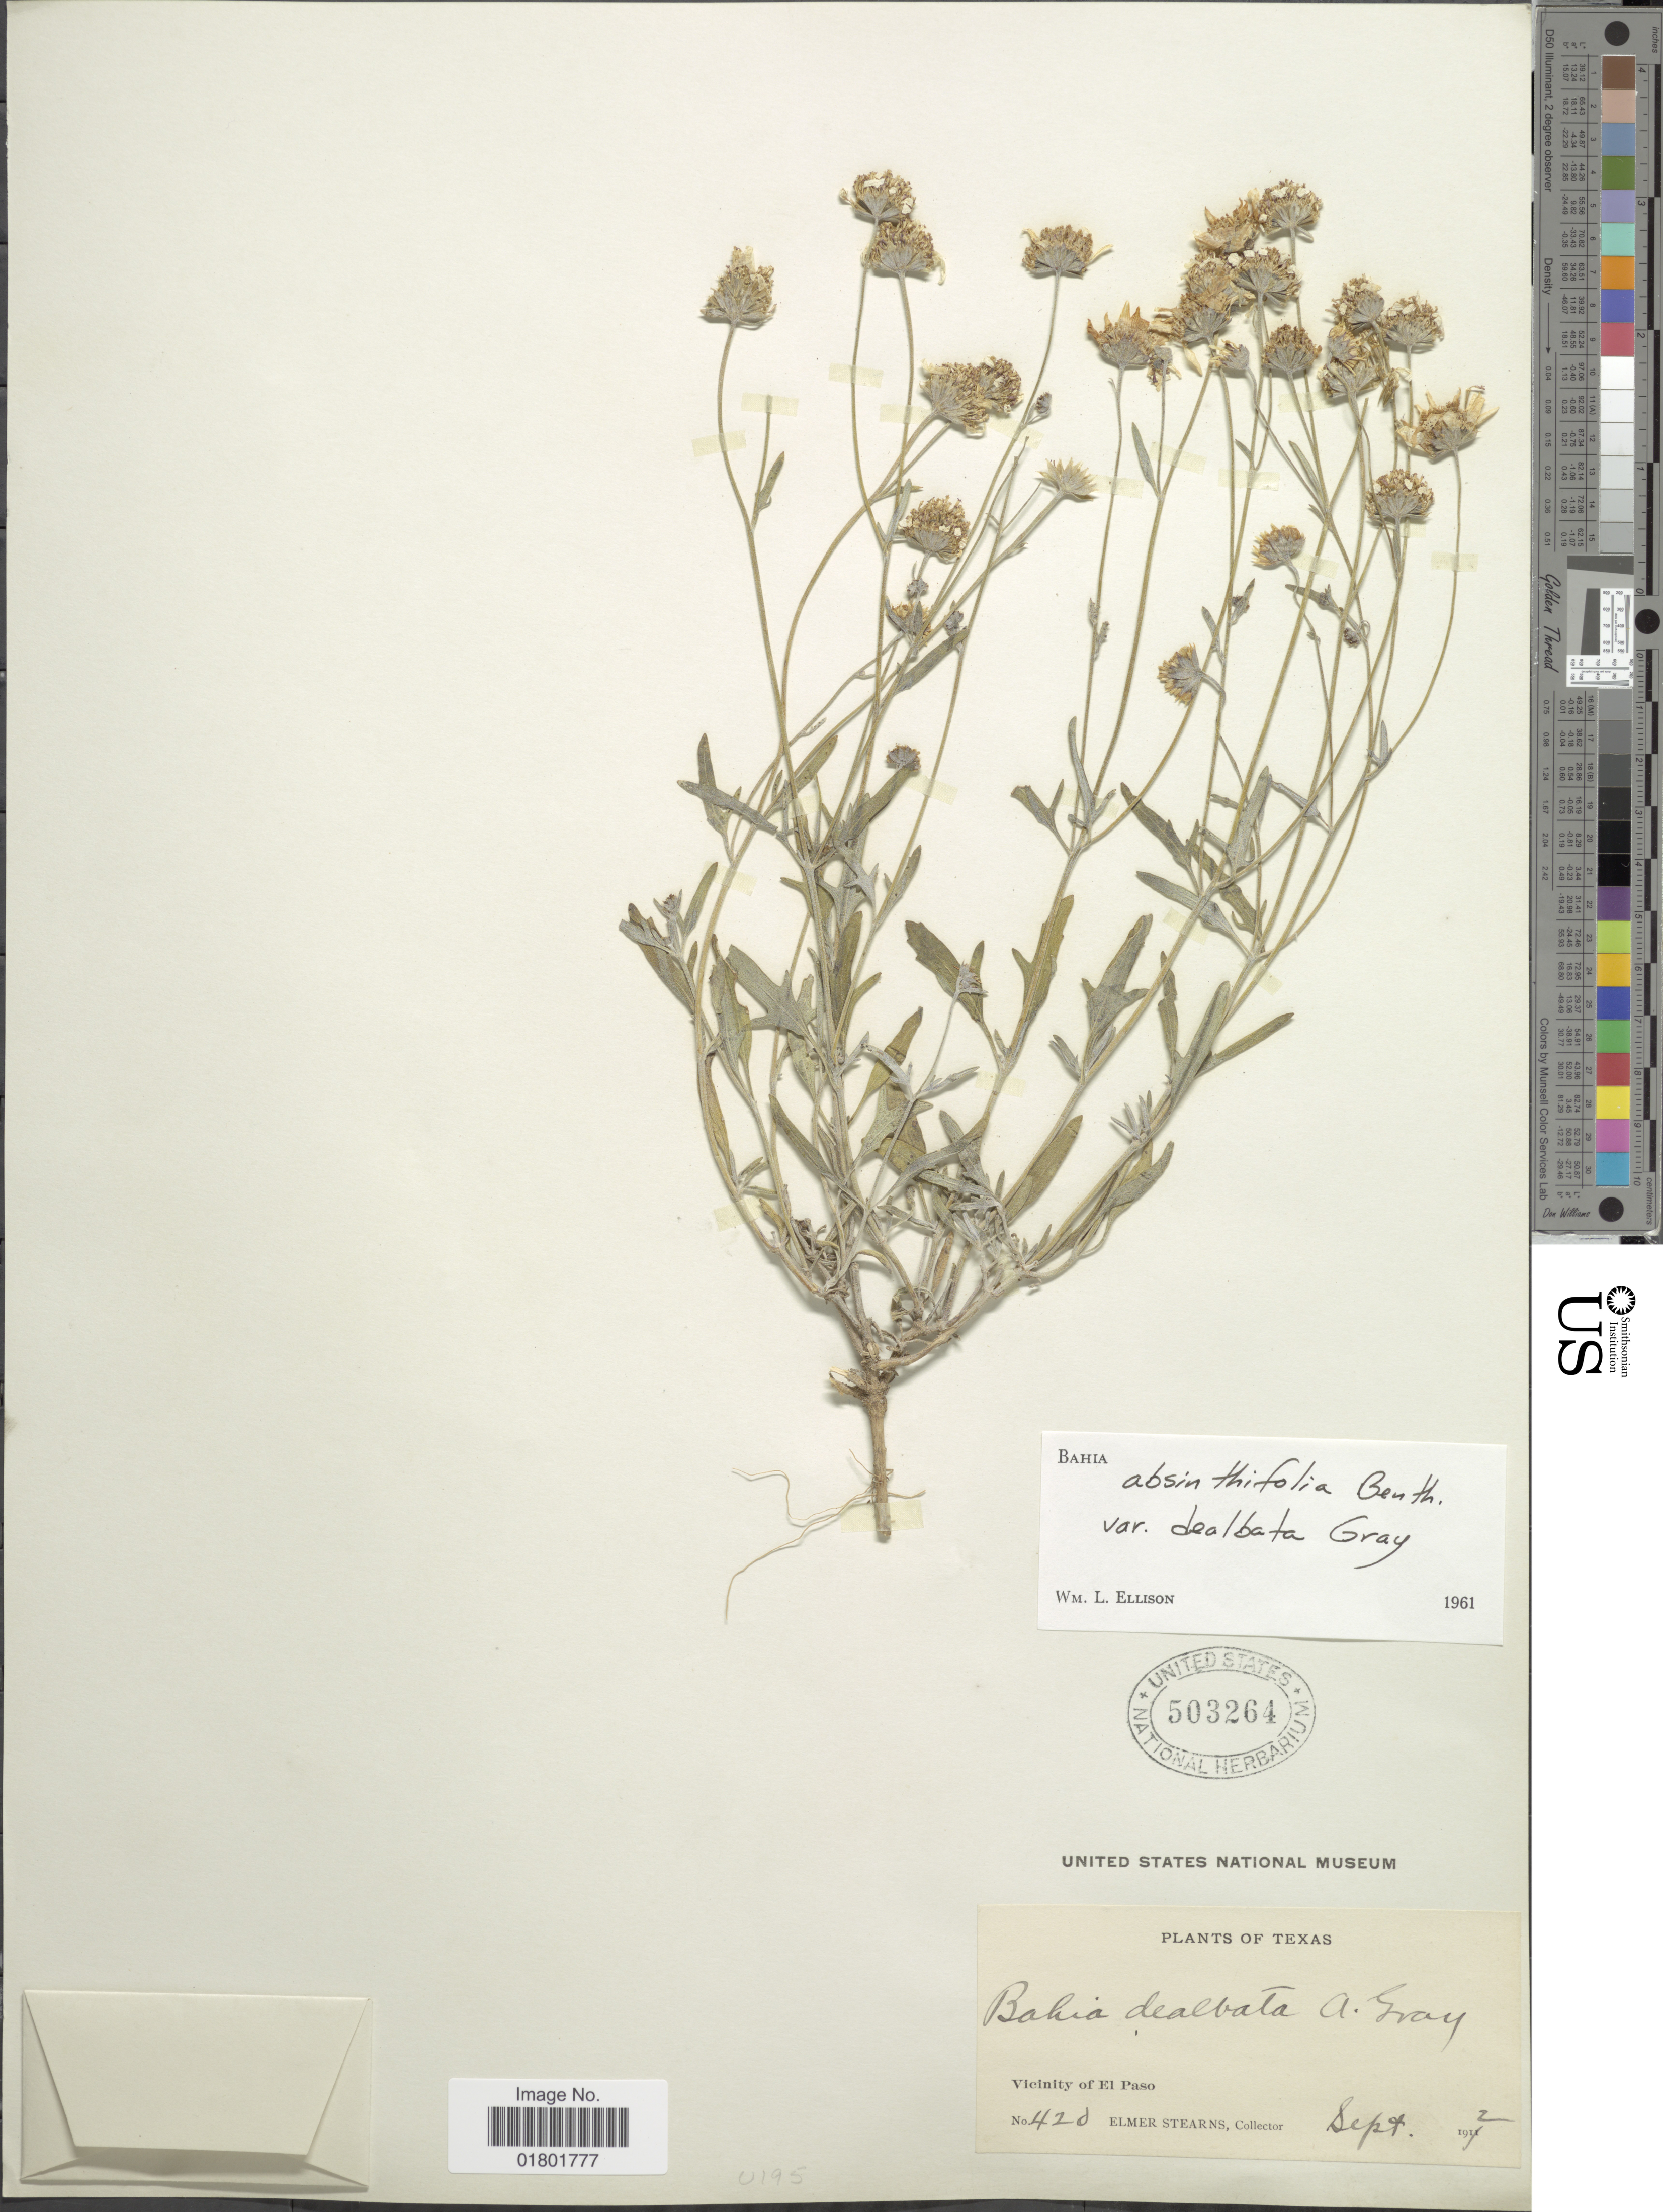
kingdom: Plantae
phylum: Tracheophyta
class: Magnoliopsida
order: Asterales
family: Asteraceae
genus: Bahia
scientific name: Bahia absinthifolia var. dealbata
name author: A. Gray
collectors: E. Stearns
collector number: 420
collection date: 1912-09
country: United States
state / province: Texas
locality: Vicinity of El Paso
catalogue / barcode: US 503264